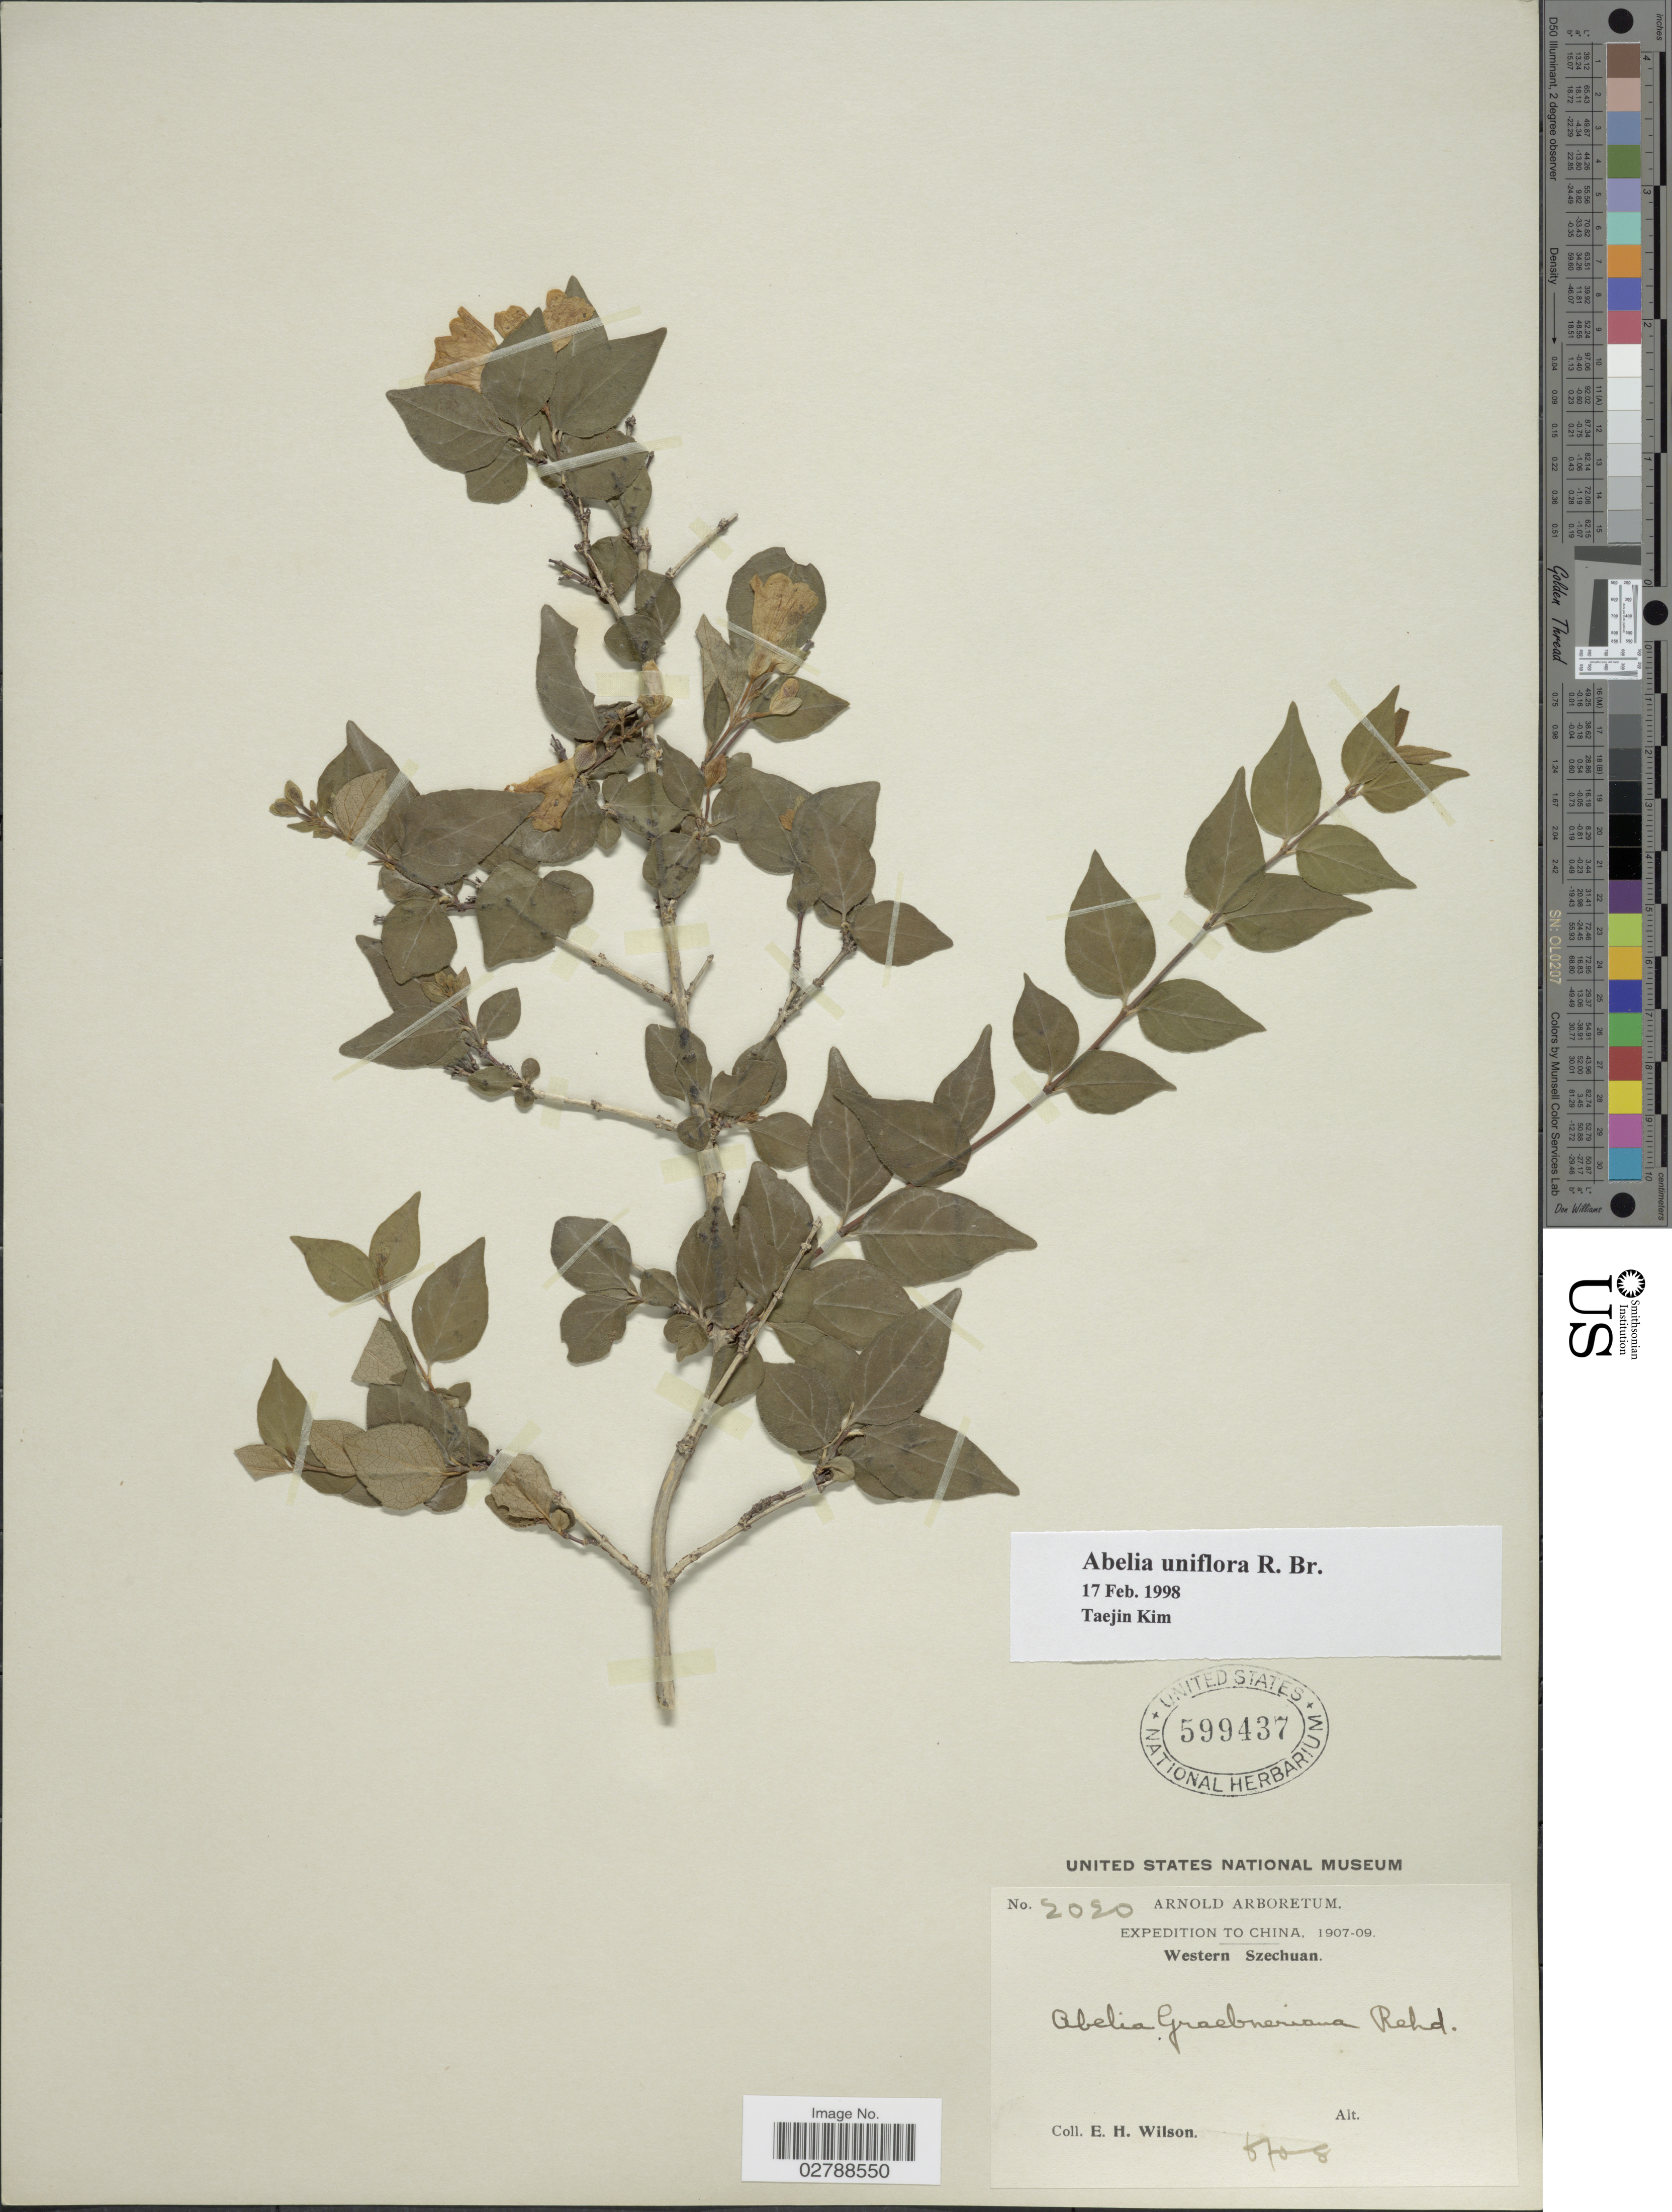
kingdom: Plantae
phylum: Tracheophyta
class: Magnoliopsida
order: Dipsacales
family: Caprifoliaceae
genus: Abelia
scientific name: Abelia uniflora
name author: R. Br.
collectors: E. Wilson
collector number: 2020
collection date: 1908-06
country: China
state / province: Sichuan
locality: Western Szechuan.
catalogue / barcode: US 599437